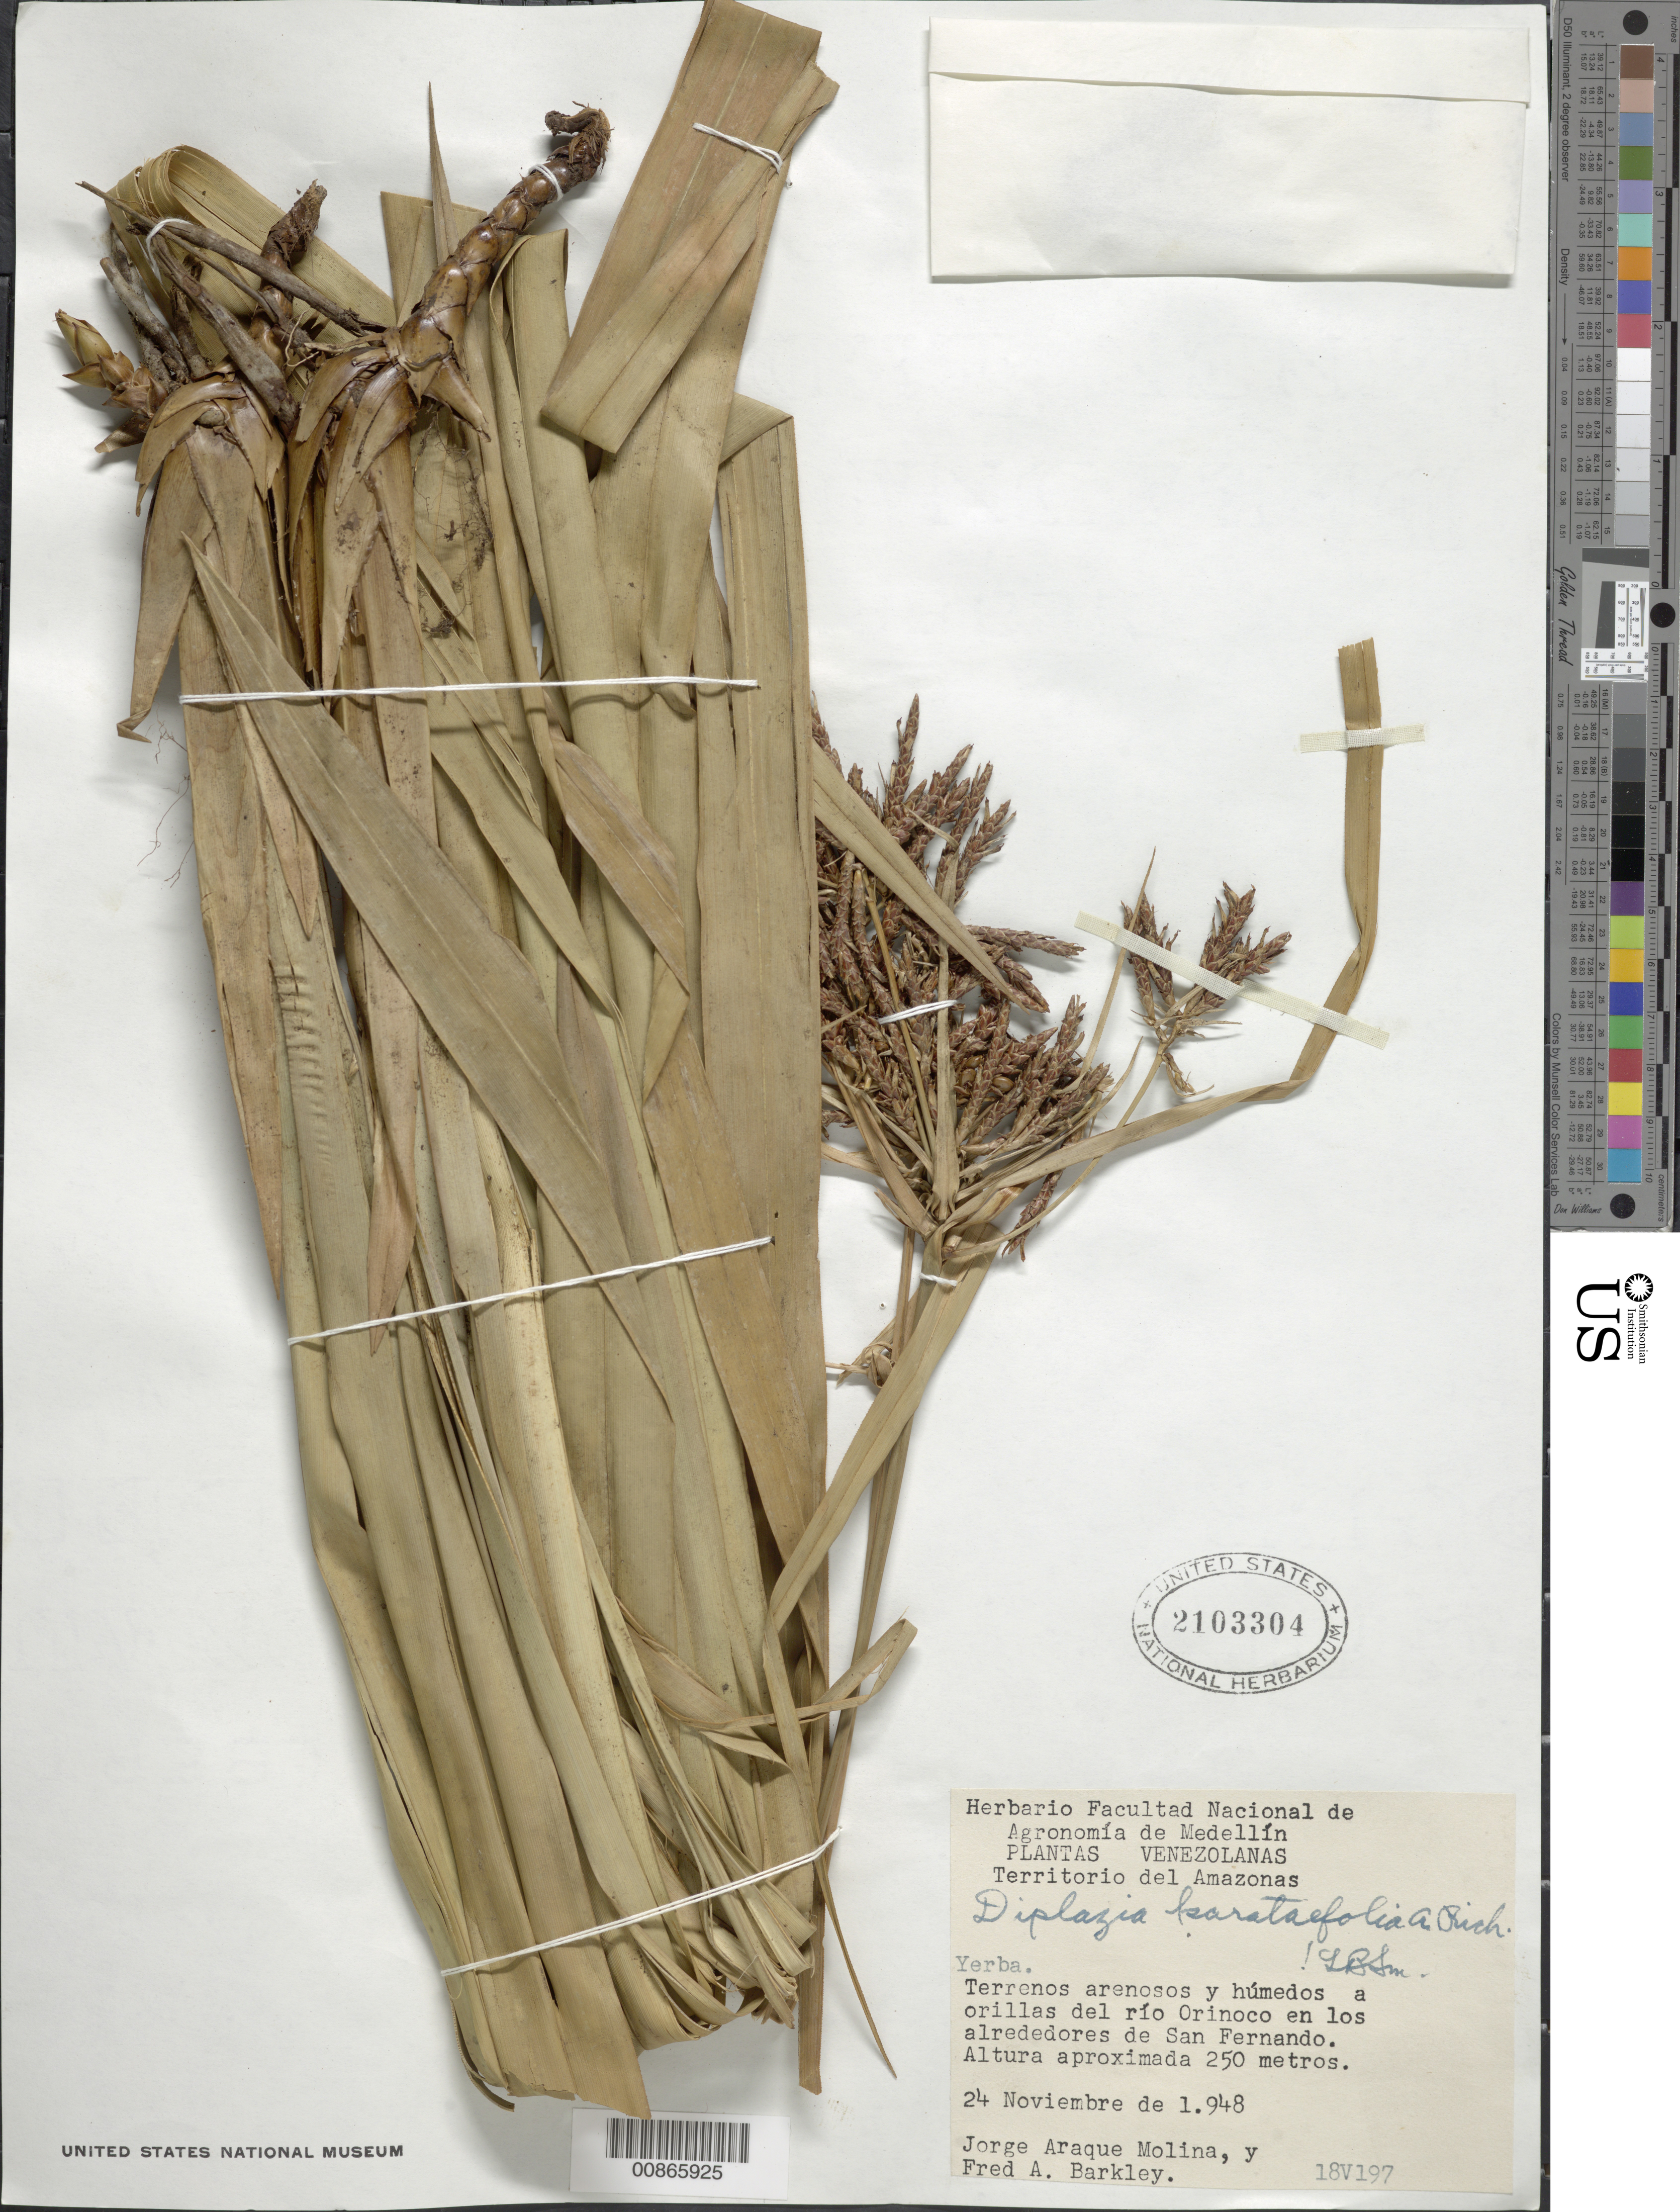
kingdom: Plantae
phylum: Tracheophyta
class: Liliopsida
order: Poales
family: Cyperaceae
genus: Diplasia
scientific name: Diplasia karatifolia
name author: Rich.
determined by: Smith, Lyman B., (US), NMNH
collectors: J. A. Molina & F. A. Barkley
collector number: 18v 197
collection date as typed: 24-Nov-48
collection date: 1948-11-24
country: Venezuela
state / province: Amazonas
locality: Río Orinoco en los alrededores de San Fernando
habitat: Terrenos arenosos y humedos a orillas del río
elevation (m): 250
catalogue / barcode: US 2103304